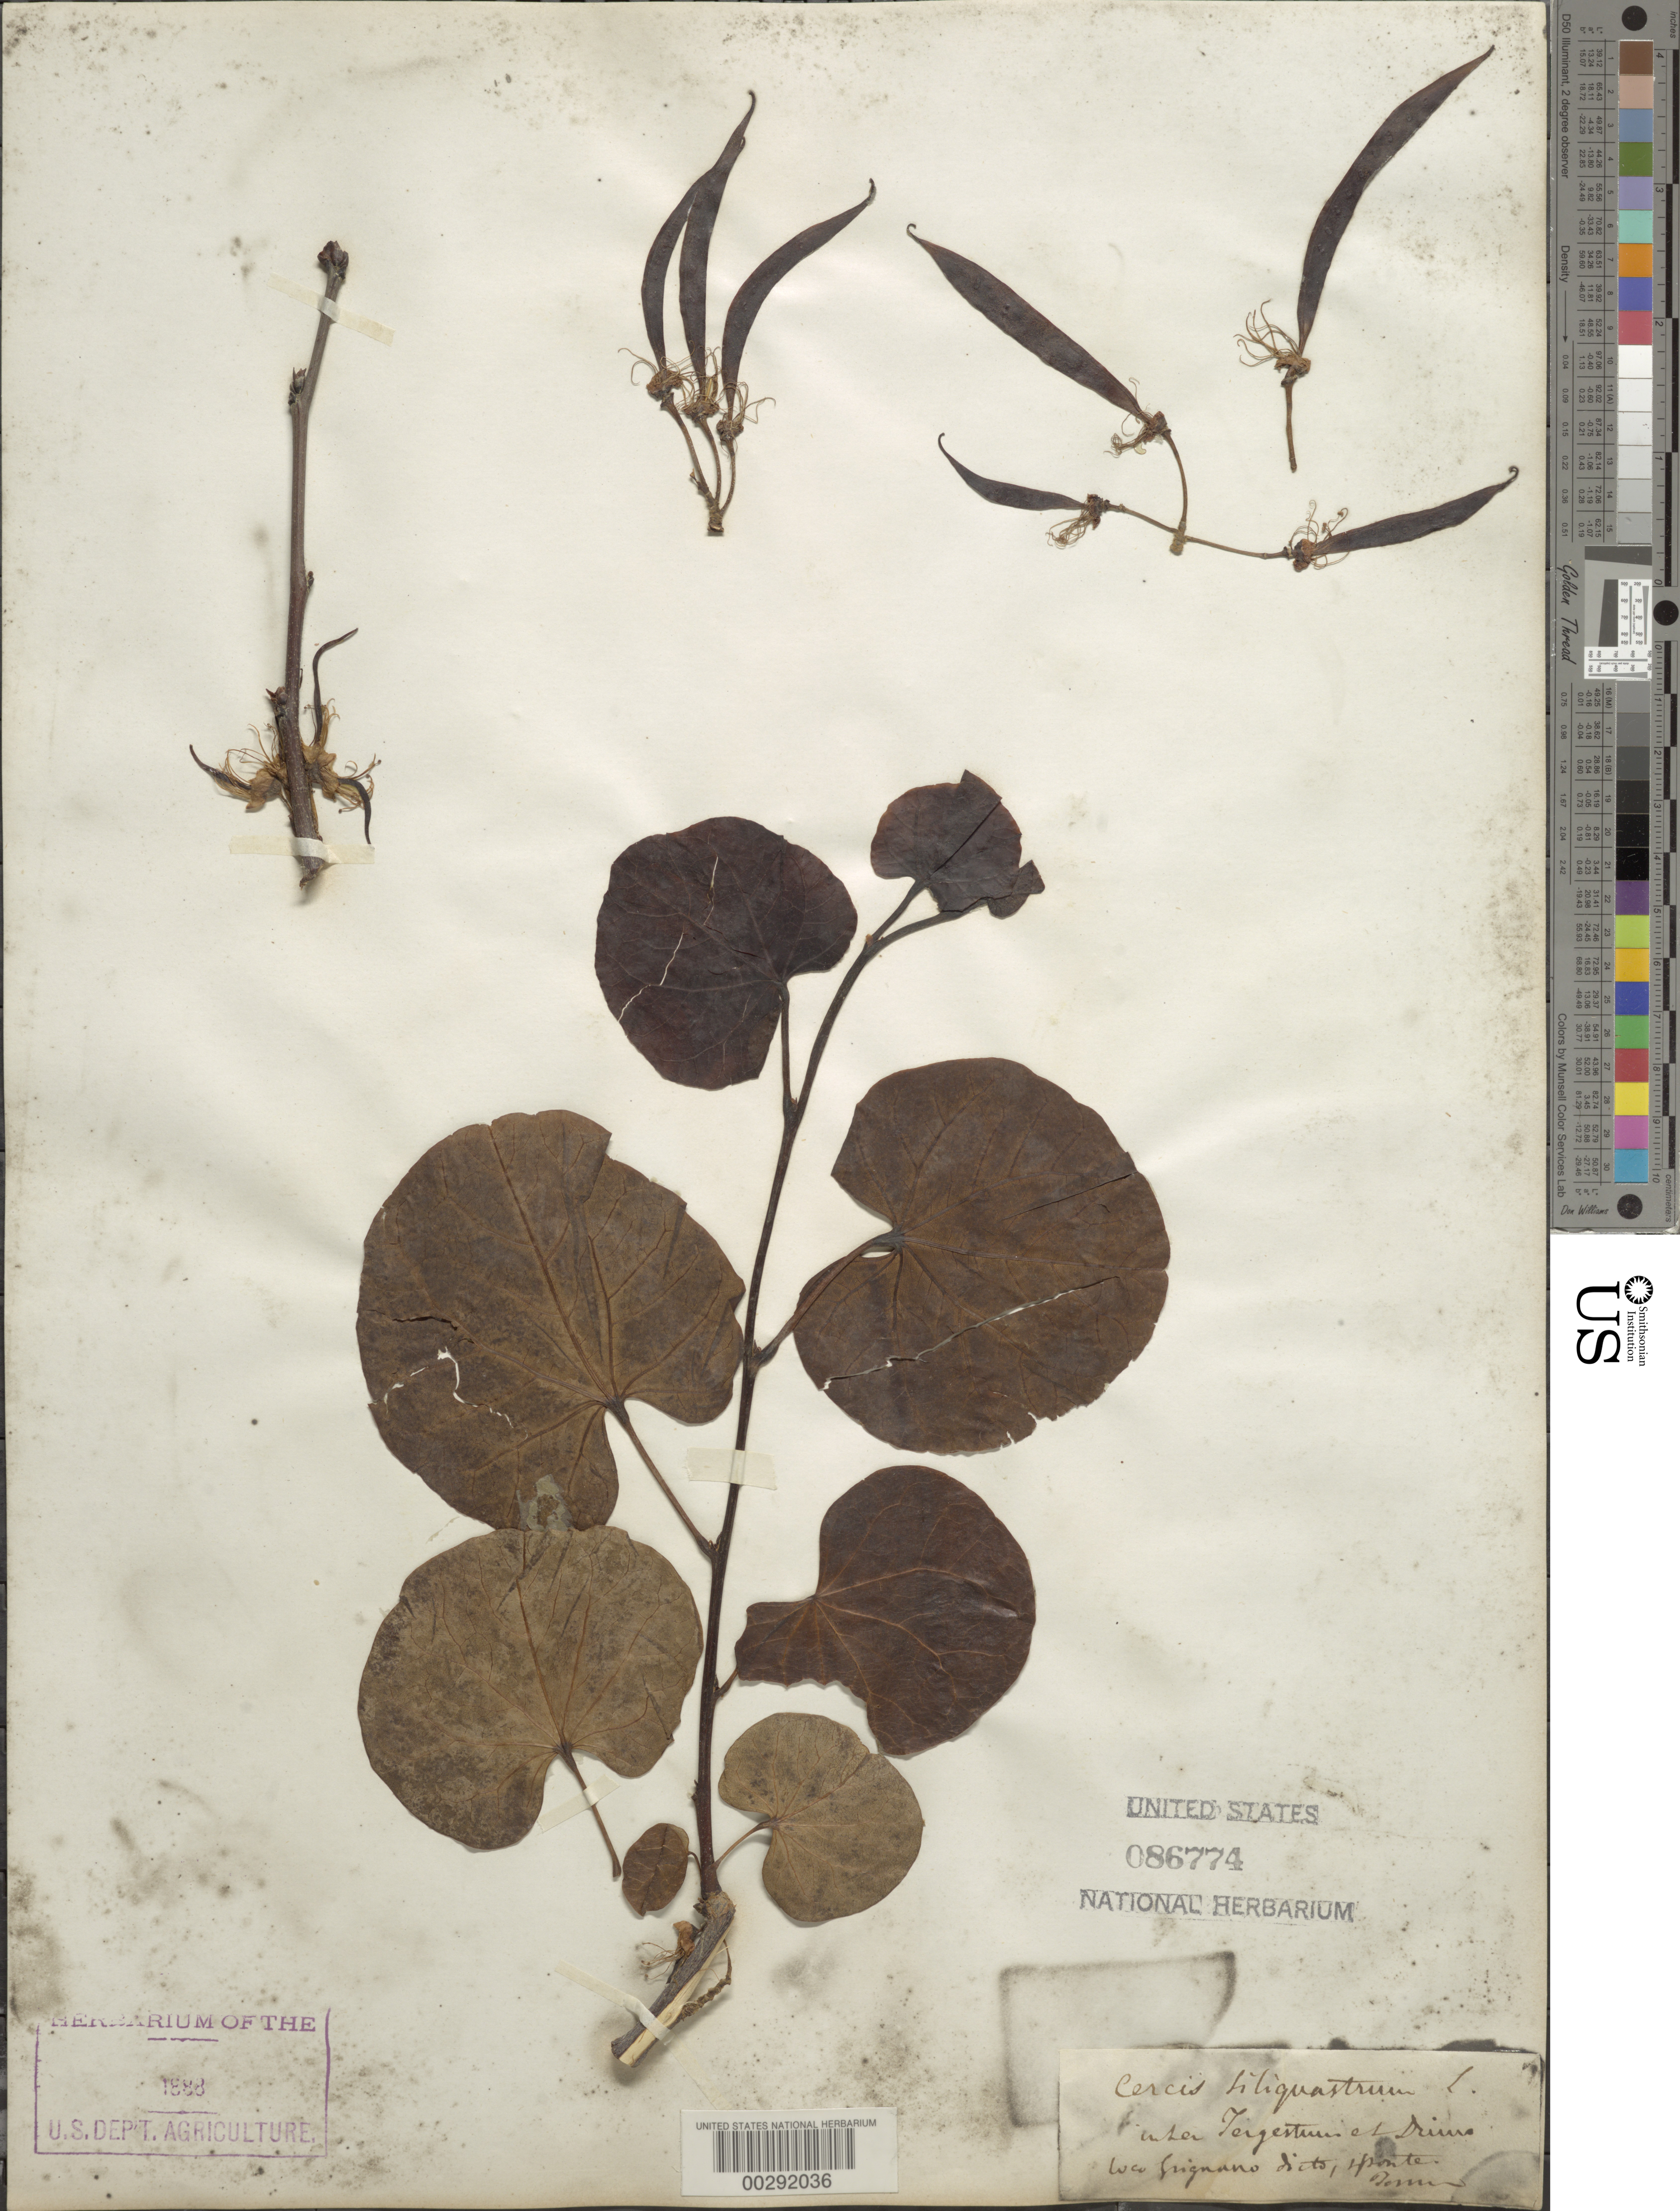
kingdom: Plantae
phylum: Tracheophyta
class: Magnoliopsida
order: Fabales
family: Fabaceae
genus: Cercis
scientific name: Cercis siliquastrum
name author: L.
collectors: Ex herb. Schimper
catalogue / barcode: US 86774